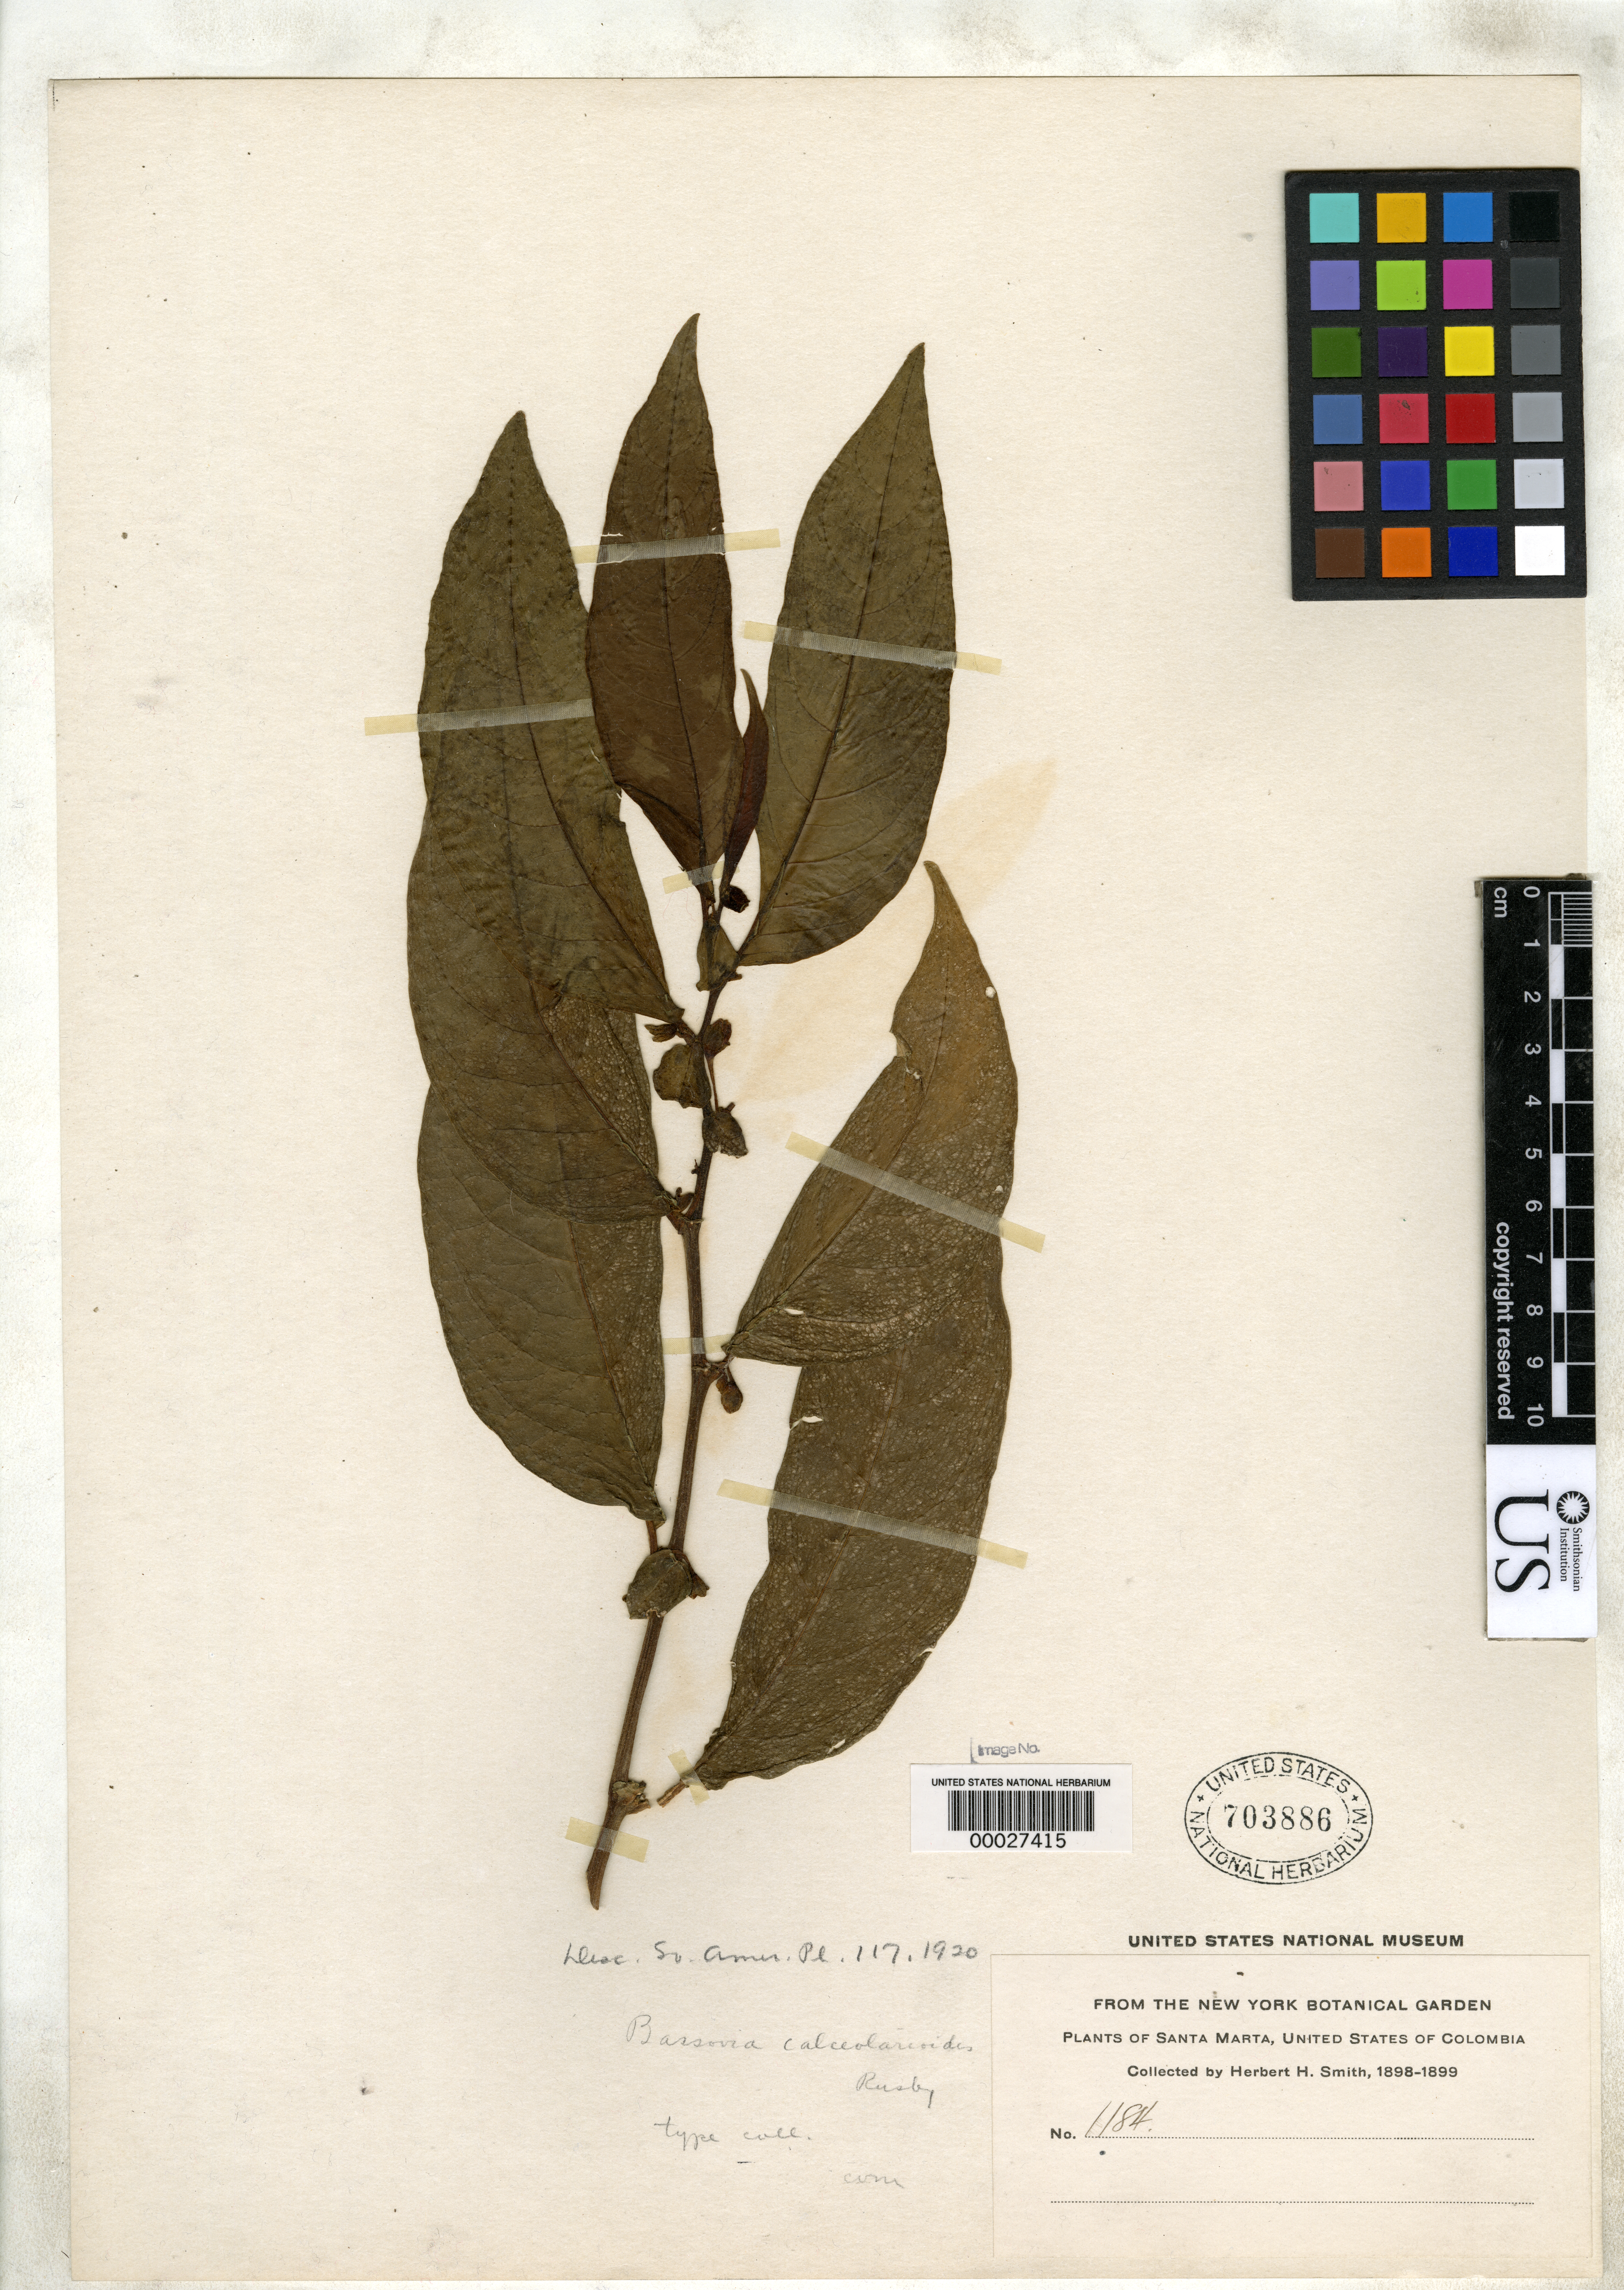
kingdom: Plantae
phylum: Tracheophyta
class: Magnoliopsida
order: Solanales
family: Solanaceae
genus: Bassovia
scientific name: Bassovia calceolarioides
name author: Rusby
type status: Isotype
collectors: Herbert H. Smith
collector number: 1184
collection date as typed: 1898 to -- --- 1899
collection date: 1898/1899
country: Colombia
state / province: Magdalena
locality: Santa Marta.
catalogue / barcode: US 703886